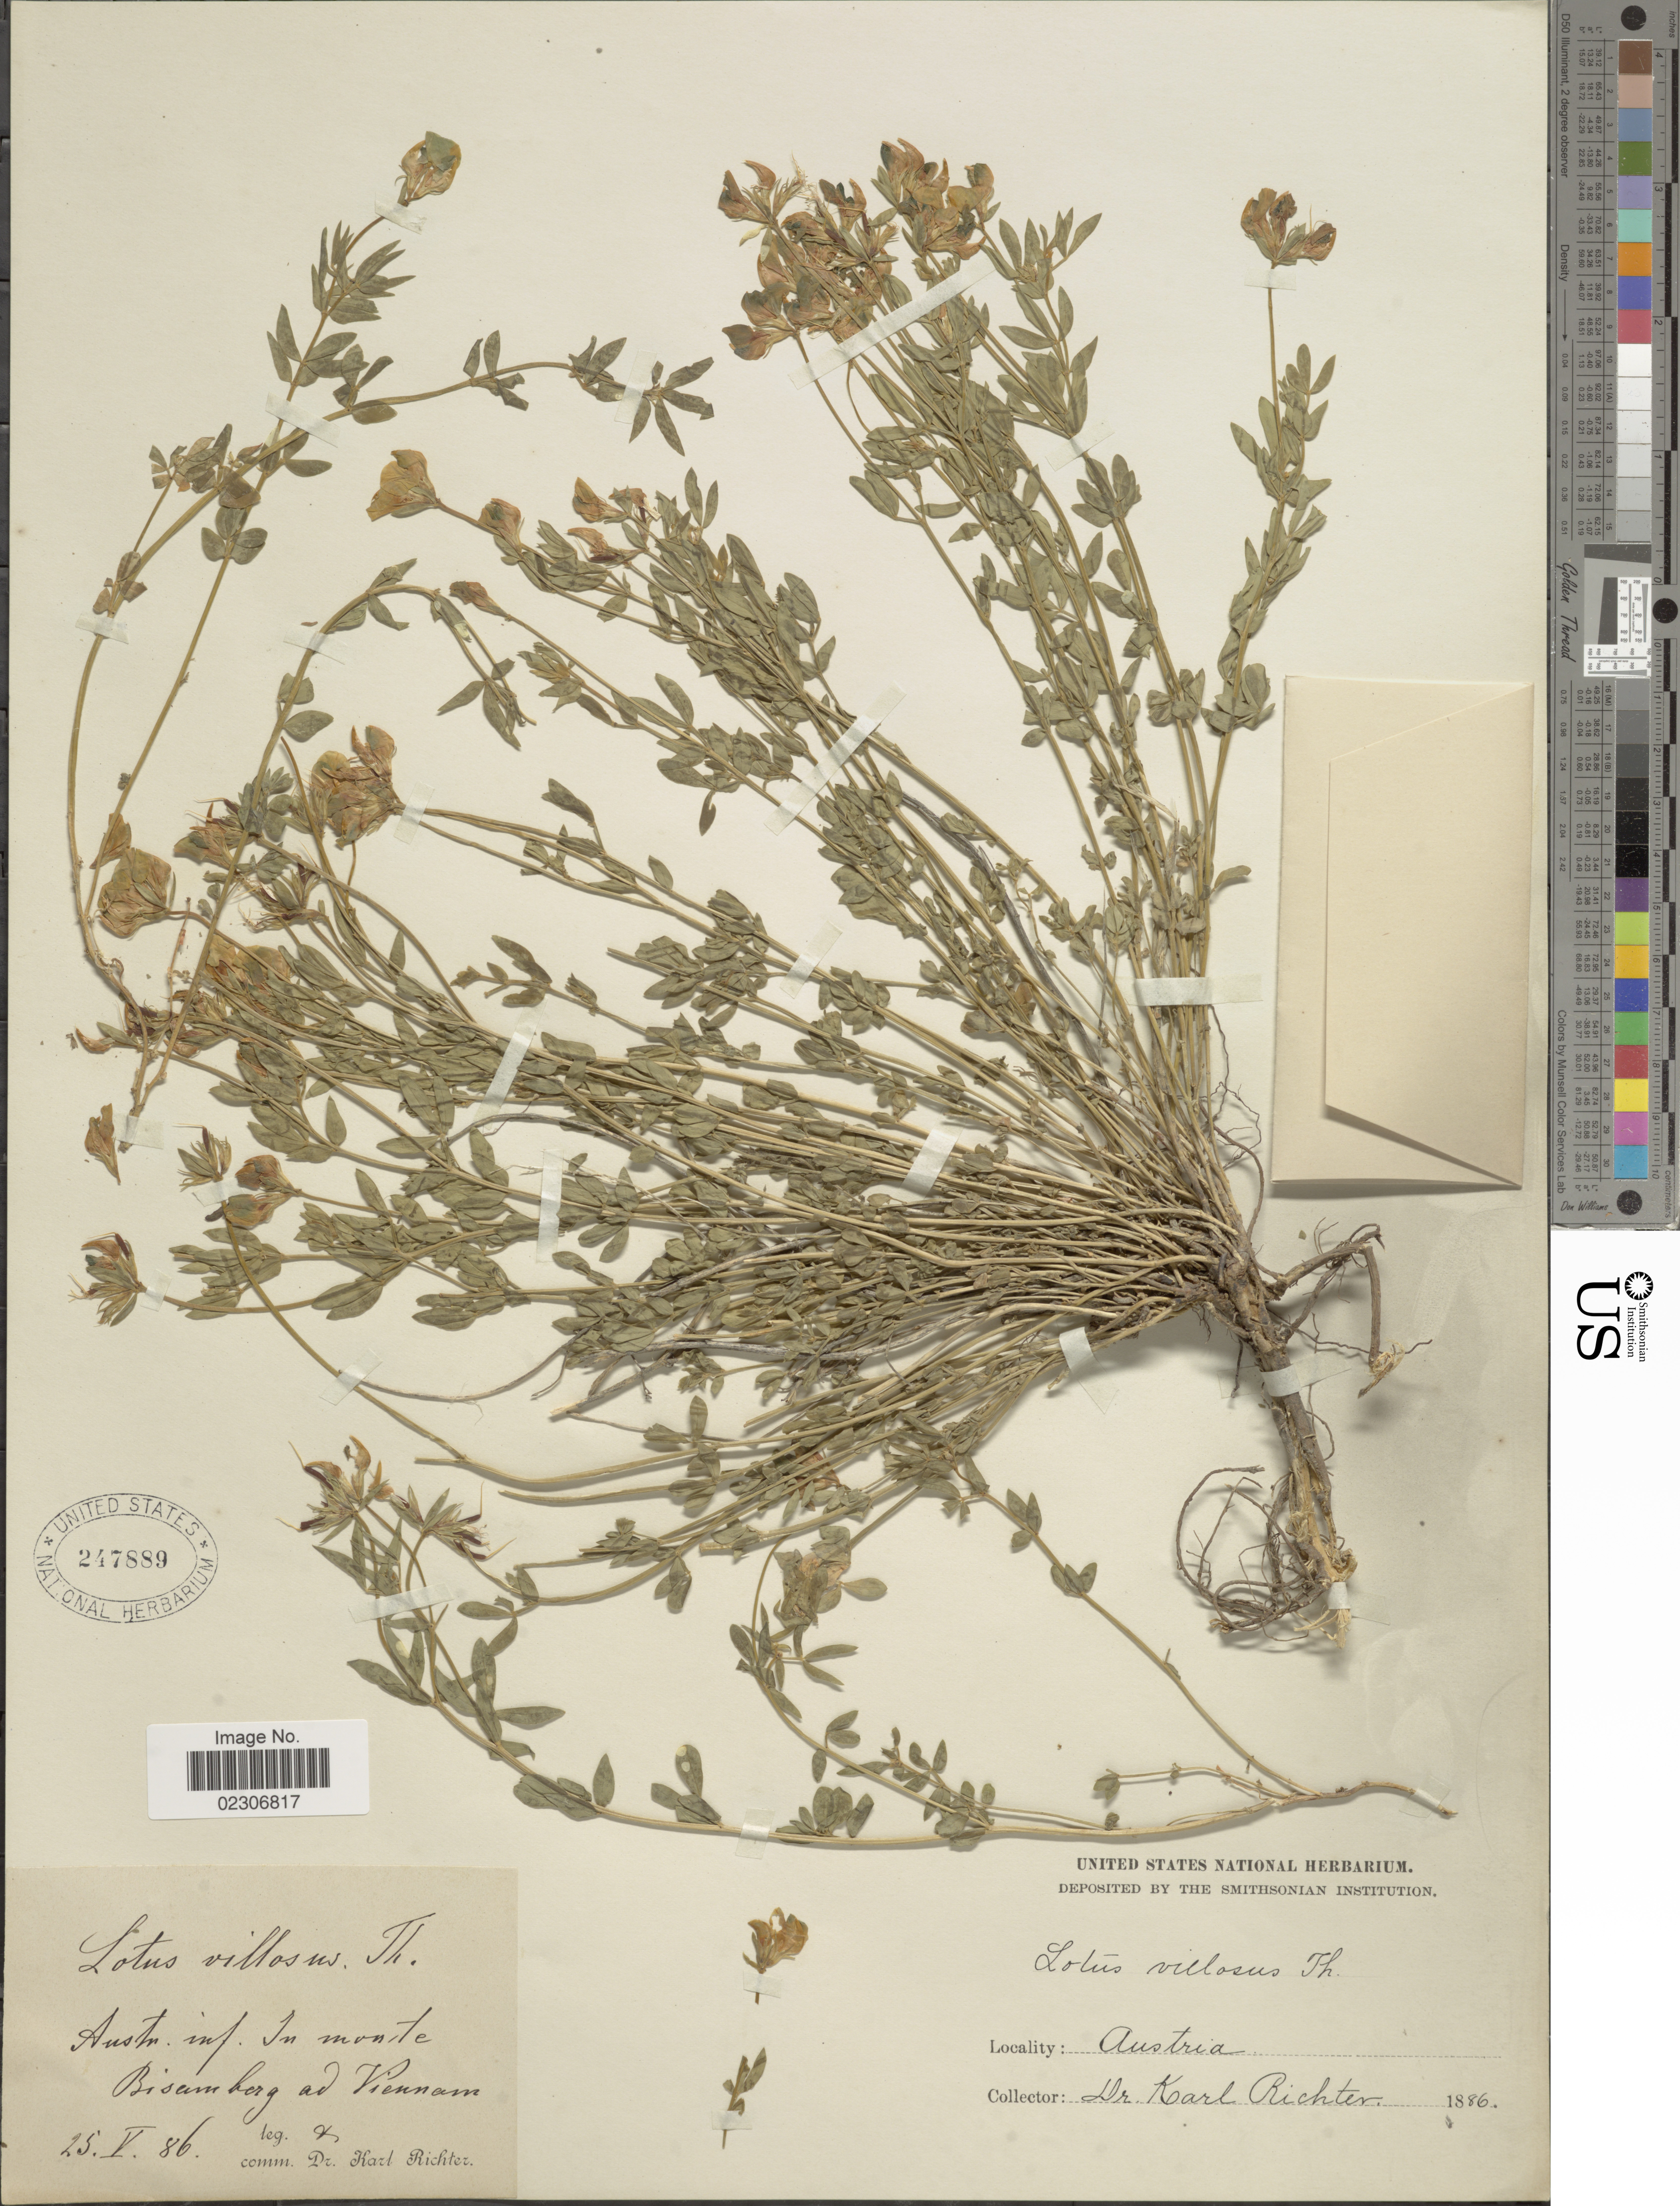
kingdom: Plantae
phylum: Tracheophyta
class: Magnoliopsida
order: Fabales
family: Fabaceae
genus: Lotus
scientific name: Lotus villosus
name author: Forssk.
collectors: K. Richter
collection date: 1886-05-25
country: Austria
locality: Asutr. inf. In monte Bisamberg ad Viennam.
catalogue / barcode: US 247889